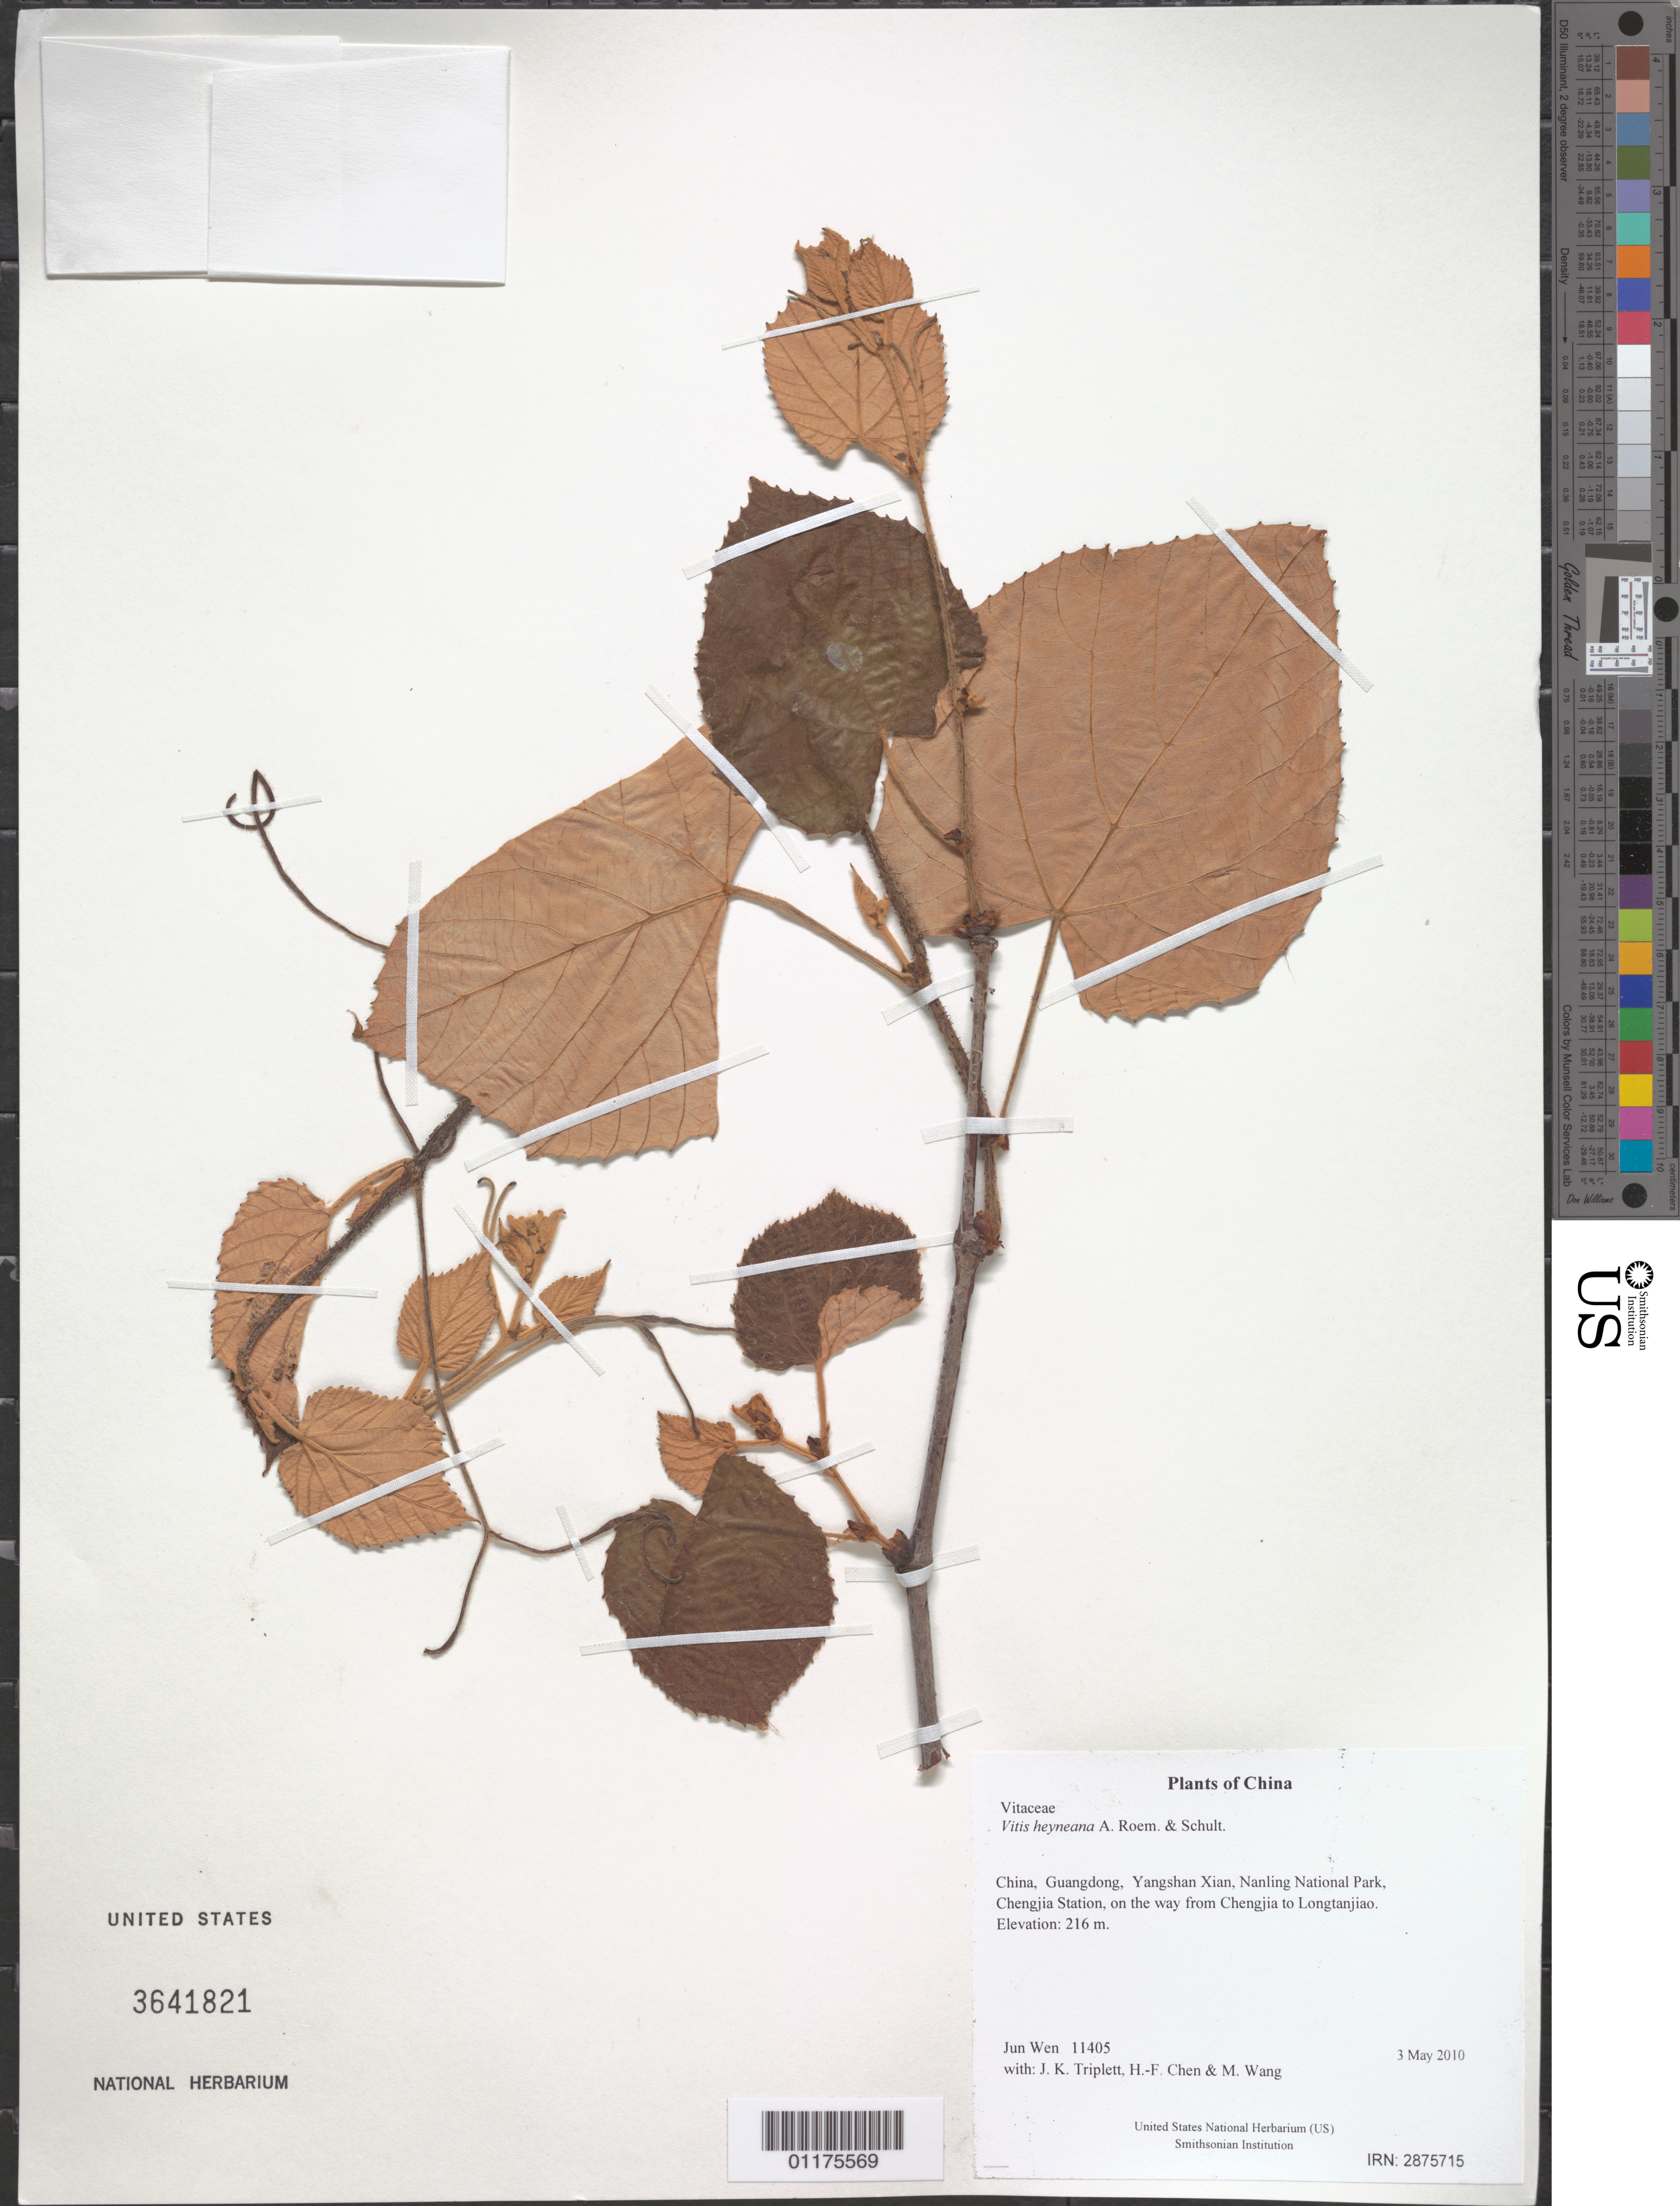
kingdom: Plantae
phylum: Tracheophyta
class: Magnoliopsida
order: Vitales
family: Vitaceae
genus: Vitis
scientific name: Vitis heyneana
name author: A. Roem. & Schult.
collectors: J. Wen, J. K. Triplett, H.-F. Chen & M. Wang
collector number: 11405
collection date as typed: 3 May 2010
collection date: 2010-05-03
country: China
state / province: Guangdong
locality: Yangshan Xian, Nanling National Park, Chengjia Station, on the way from Chengjia to Longtanjiao.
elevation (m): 216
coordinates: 24 45.559 N, 112 50.517 E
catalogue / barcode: US 3641821